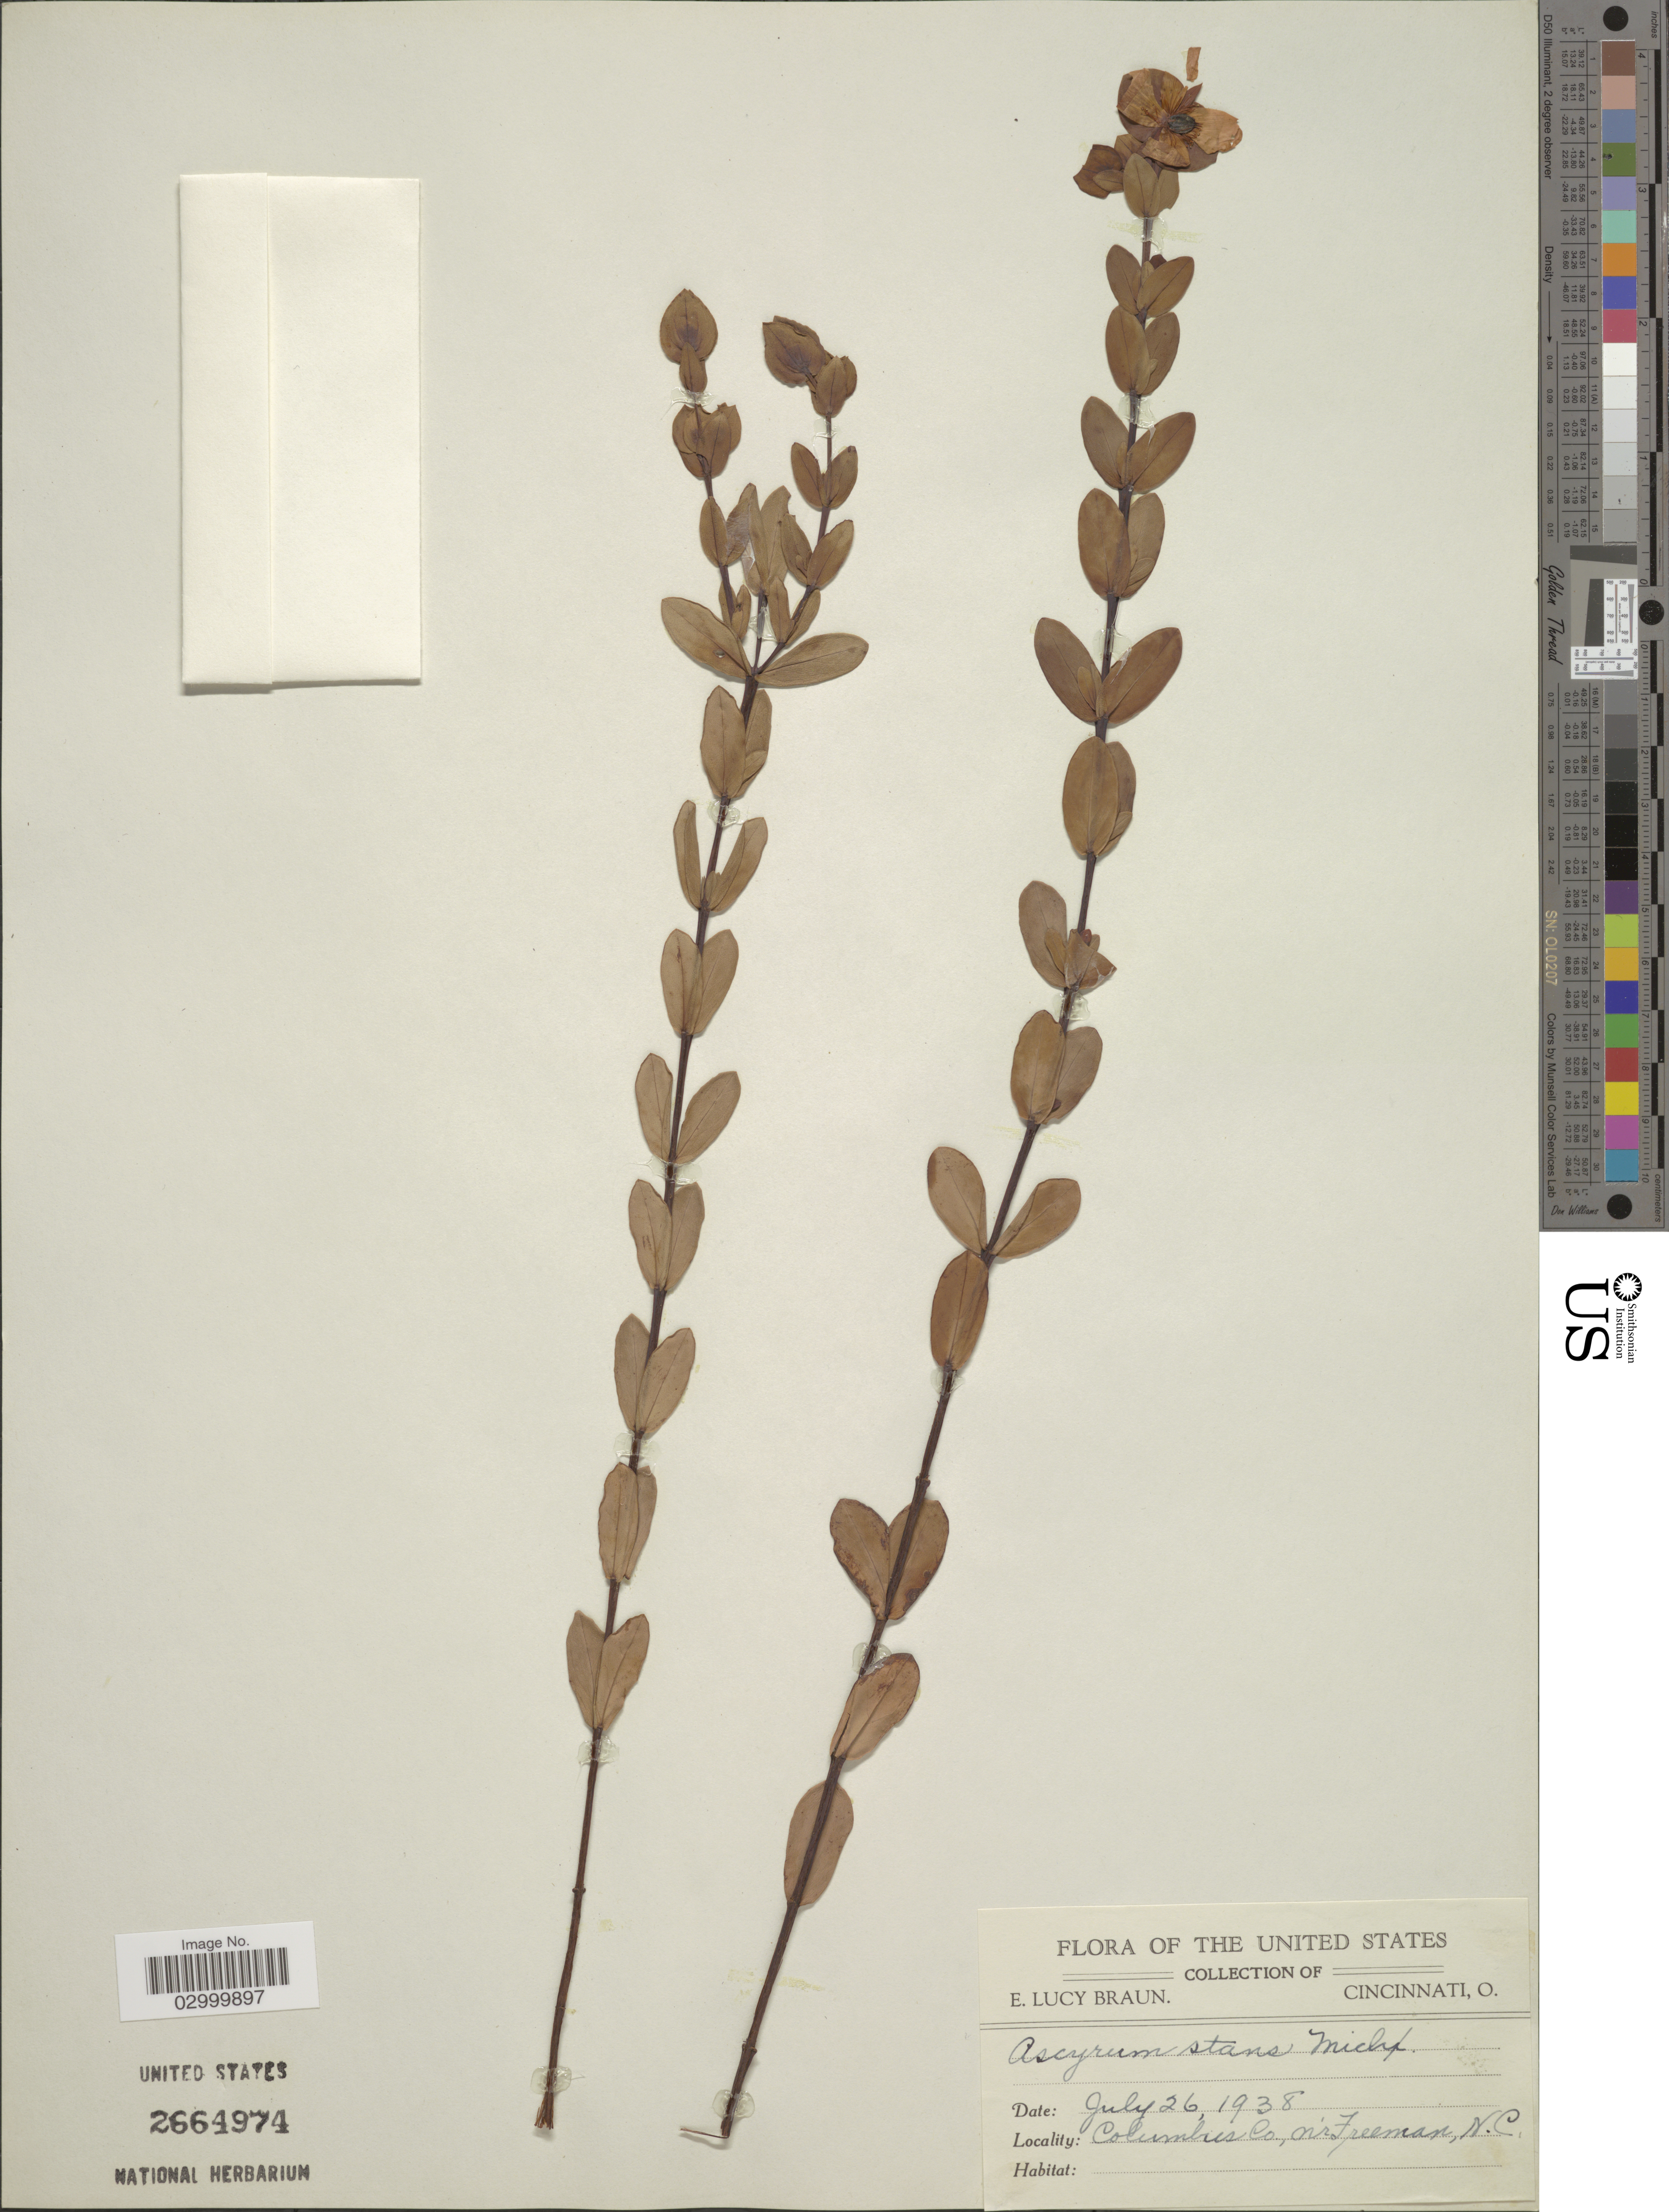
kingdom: Plantae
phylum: Tracheophyta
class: Magnoliopsida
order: Malpighiales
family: Hypericaceae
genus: Hypericum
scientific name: Hypericum crux-andreae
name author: (L.) Crantz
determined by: Strong, Mark T., (BOT), Smithsonian Institution - National Museum of Natural History (UNITED STATES)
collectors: E. L. Braun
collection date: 1938-07-26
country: United States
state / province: North Carolina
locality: Columbus Co., nr Freeman, N.C.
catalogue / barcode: US 2664974